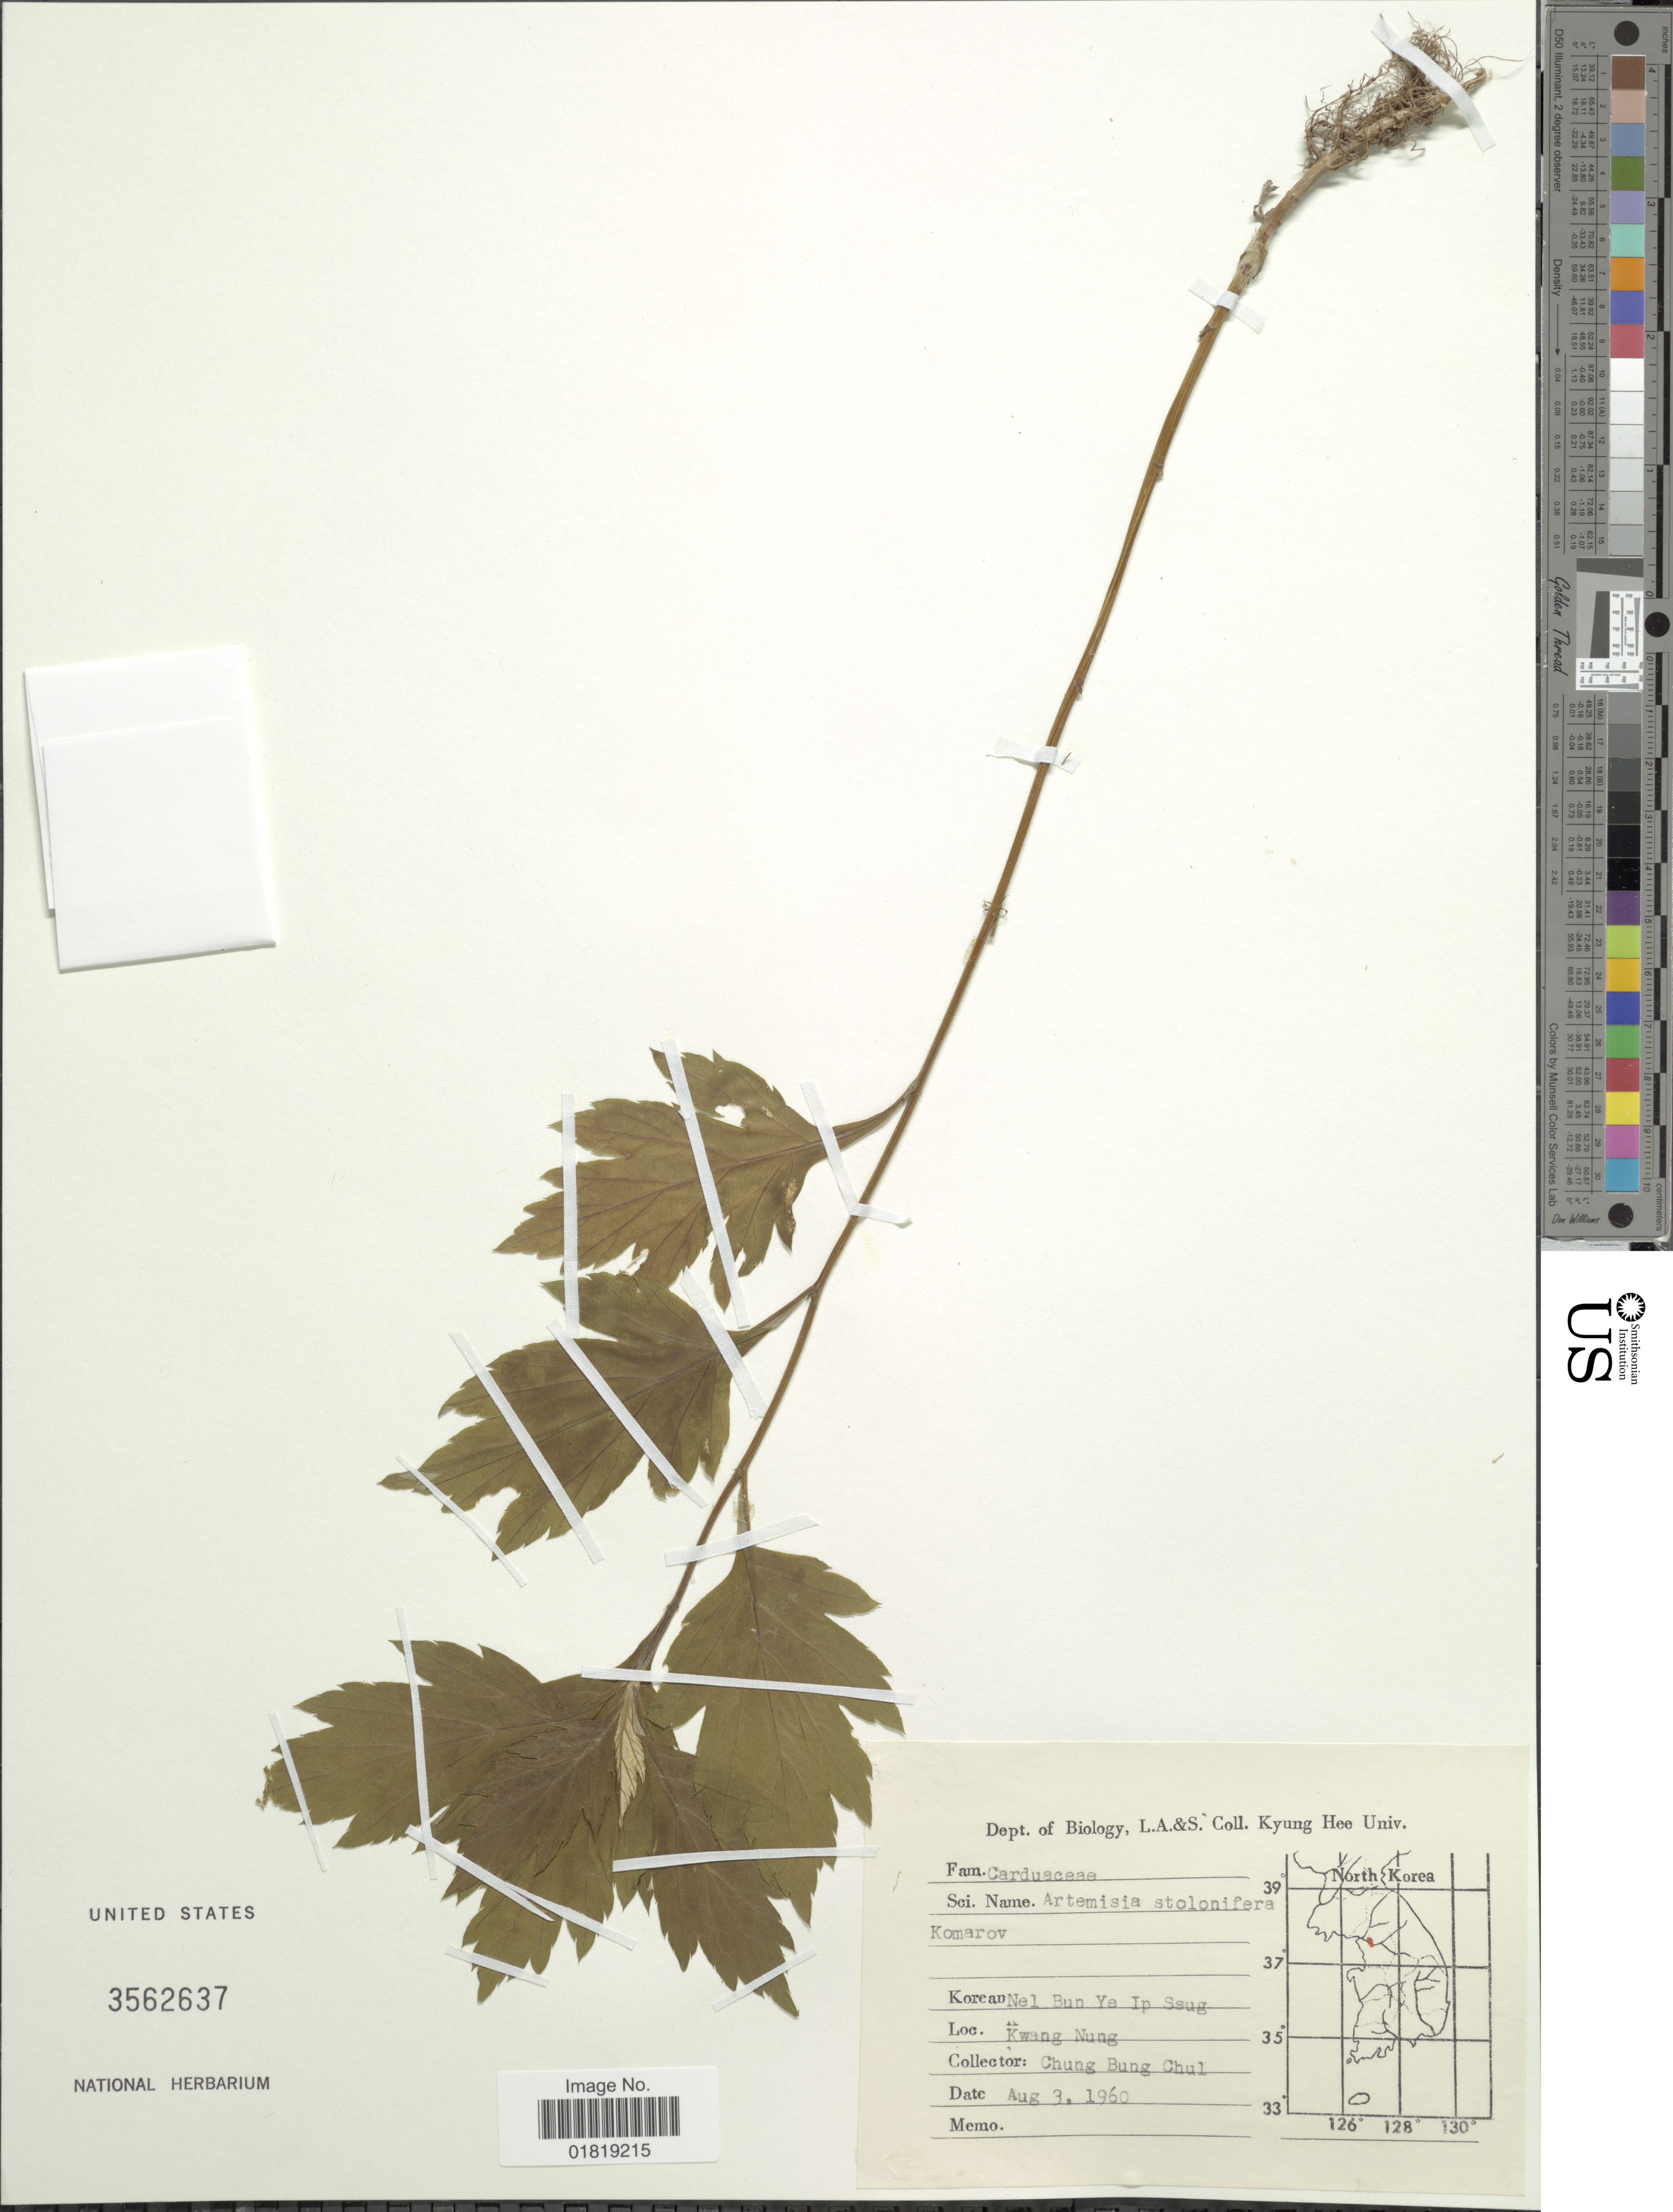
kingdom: Plantae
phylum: Tracheophyta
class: Magnoliopsida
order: Asterales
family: Asteraceae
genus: Artemisia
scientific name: Artemisia stolonifera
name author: Kom.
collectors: C. Chul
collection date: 1960-08-03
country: South Korea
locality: Kwang Nung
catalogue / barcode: US 3562637